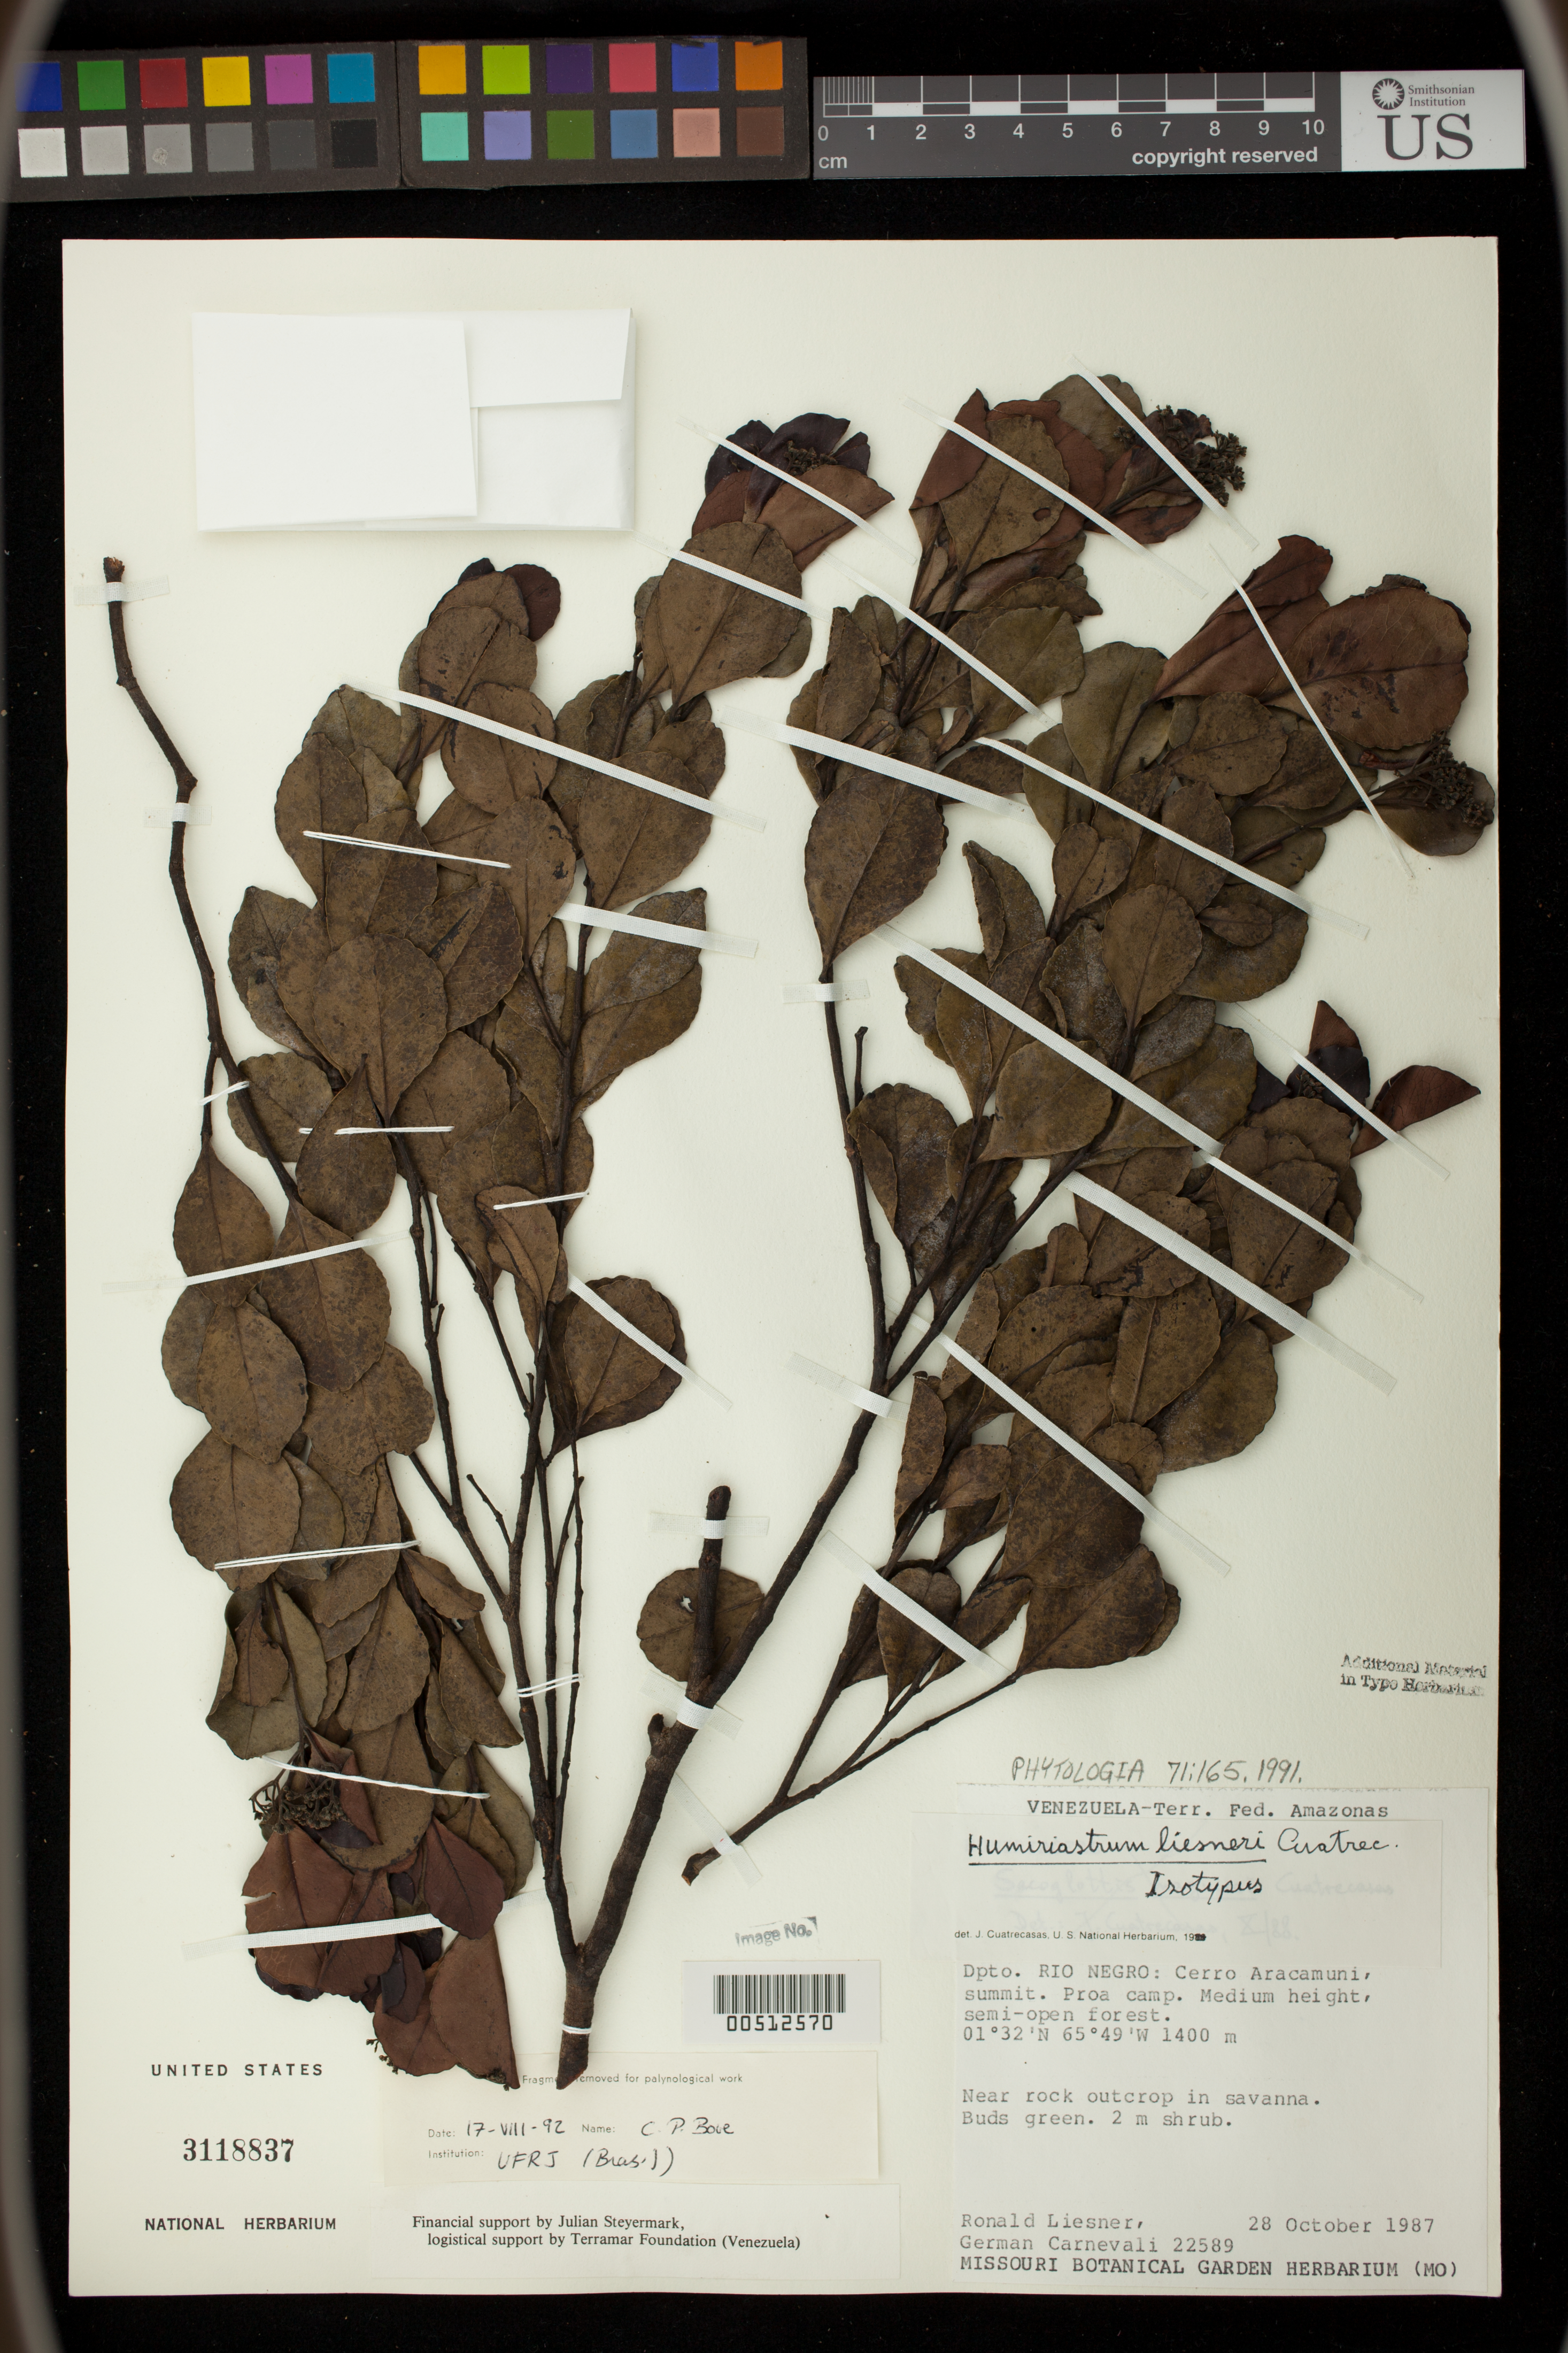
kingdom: Plantae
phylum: Tracheophyta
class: Magnoliopsida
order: Malpighiales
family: Humiriaceae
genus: Humiriastrum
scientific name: Humiriastrum liesneri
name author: Cuatrec.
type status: Isotype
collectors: R. L. Liesner & G. Carnevali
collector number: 22589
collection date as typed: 28 Oct 1987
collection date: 1987-10-28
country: Venezuela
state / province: Amazonas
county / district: Rio Negro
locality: Cerro Aracamuni, summit.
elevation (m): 1400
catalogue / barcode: US 3118837